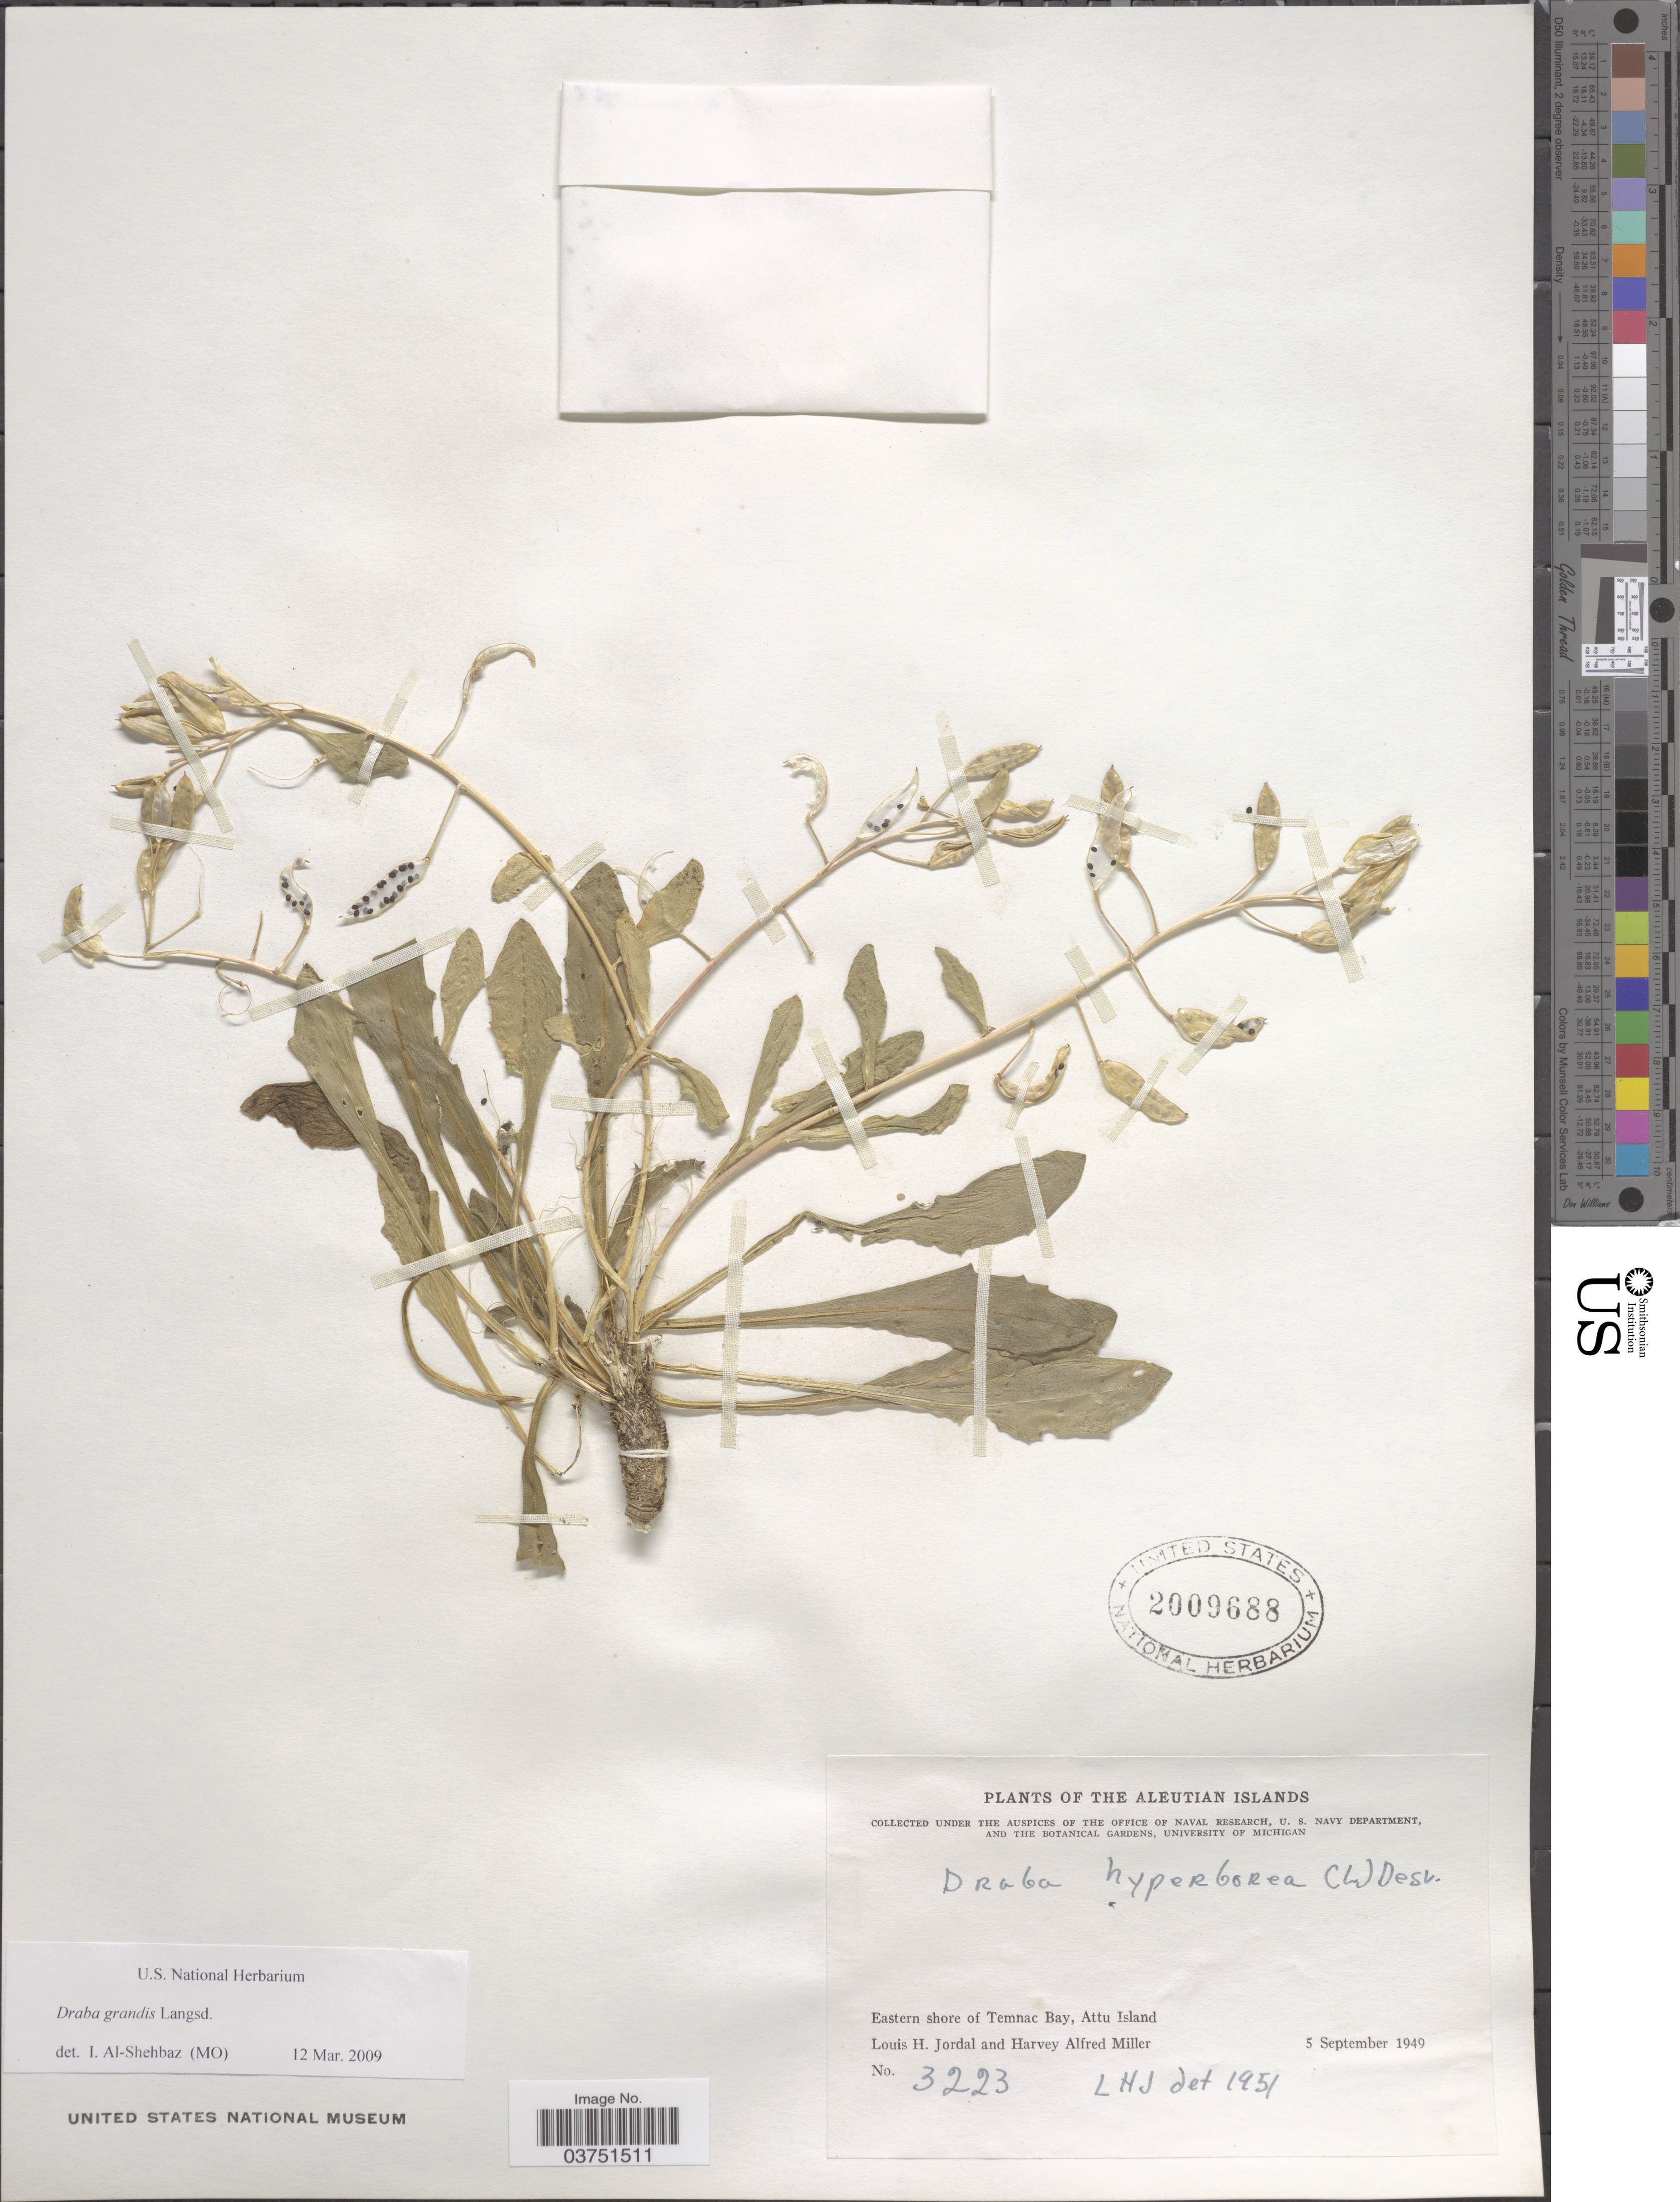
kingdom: Plantae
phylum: Tracheophyta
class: Magnoliopsida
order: Brassicales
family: Brassicaceae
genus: Draba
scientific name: Draba grandis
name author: Langsd. ex DC.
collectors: L. Jordal & H. A. Miller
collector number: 3223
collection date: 1949-09-05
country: United States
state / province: Alaska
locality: Aleutian Islands; Eastern shore of Temnac Bay, Attu Island.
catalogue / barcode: US 2009688